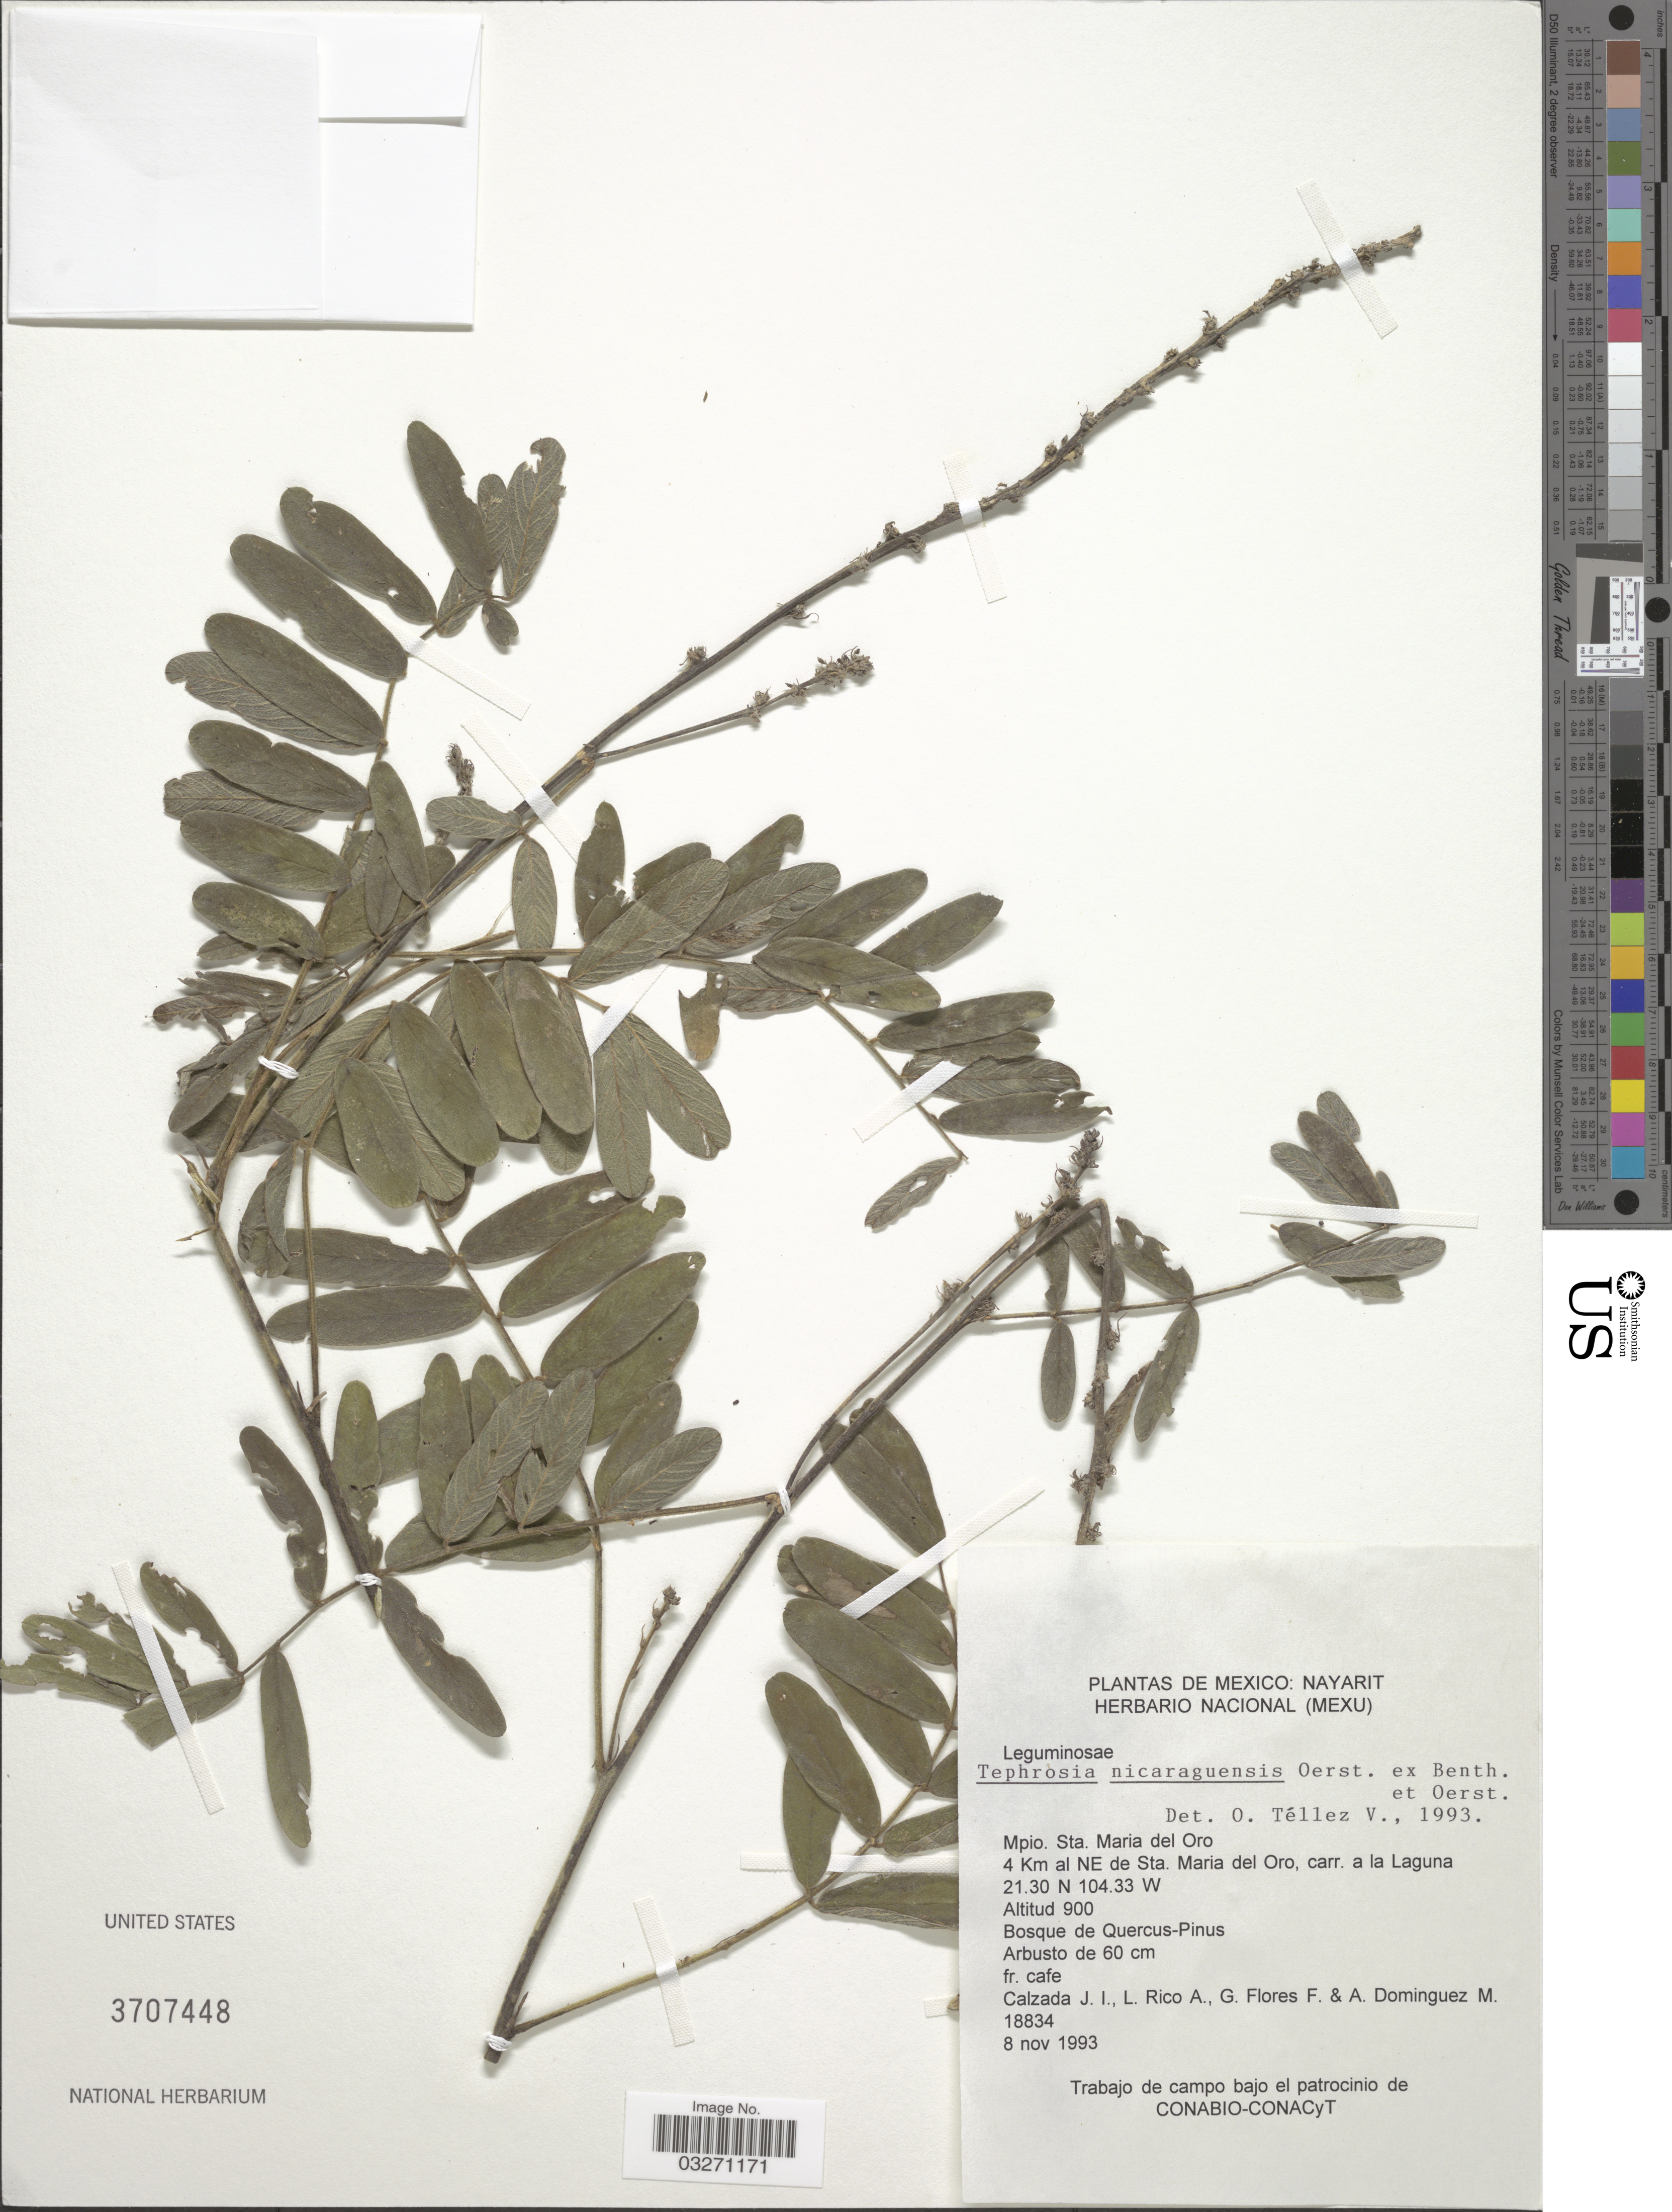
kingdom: Plantae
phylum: Tracheophyta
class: Magnoliopsida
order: Fabales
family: Fabaceae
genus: Tephrosia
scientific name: Tephrosia nicaraguensis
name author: Oerst.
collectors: J. I. Calzada, M. Rico Arce, G. Flores F. & A. Dominguez M.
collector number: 18834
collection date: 1993-11-08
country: Mexico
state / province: Nayarit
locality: Mpio. Sta. Maria del Oro, 4 Km al NE de Sta. Maria del Oro, carr. a la Laguna.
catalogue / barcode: US 3707448